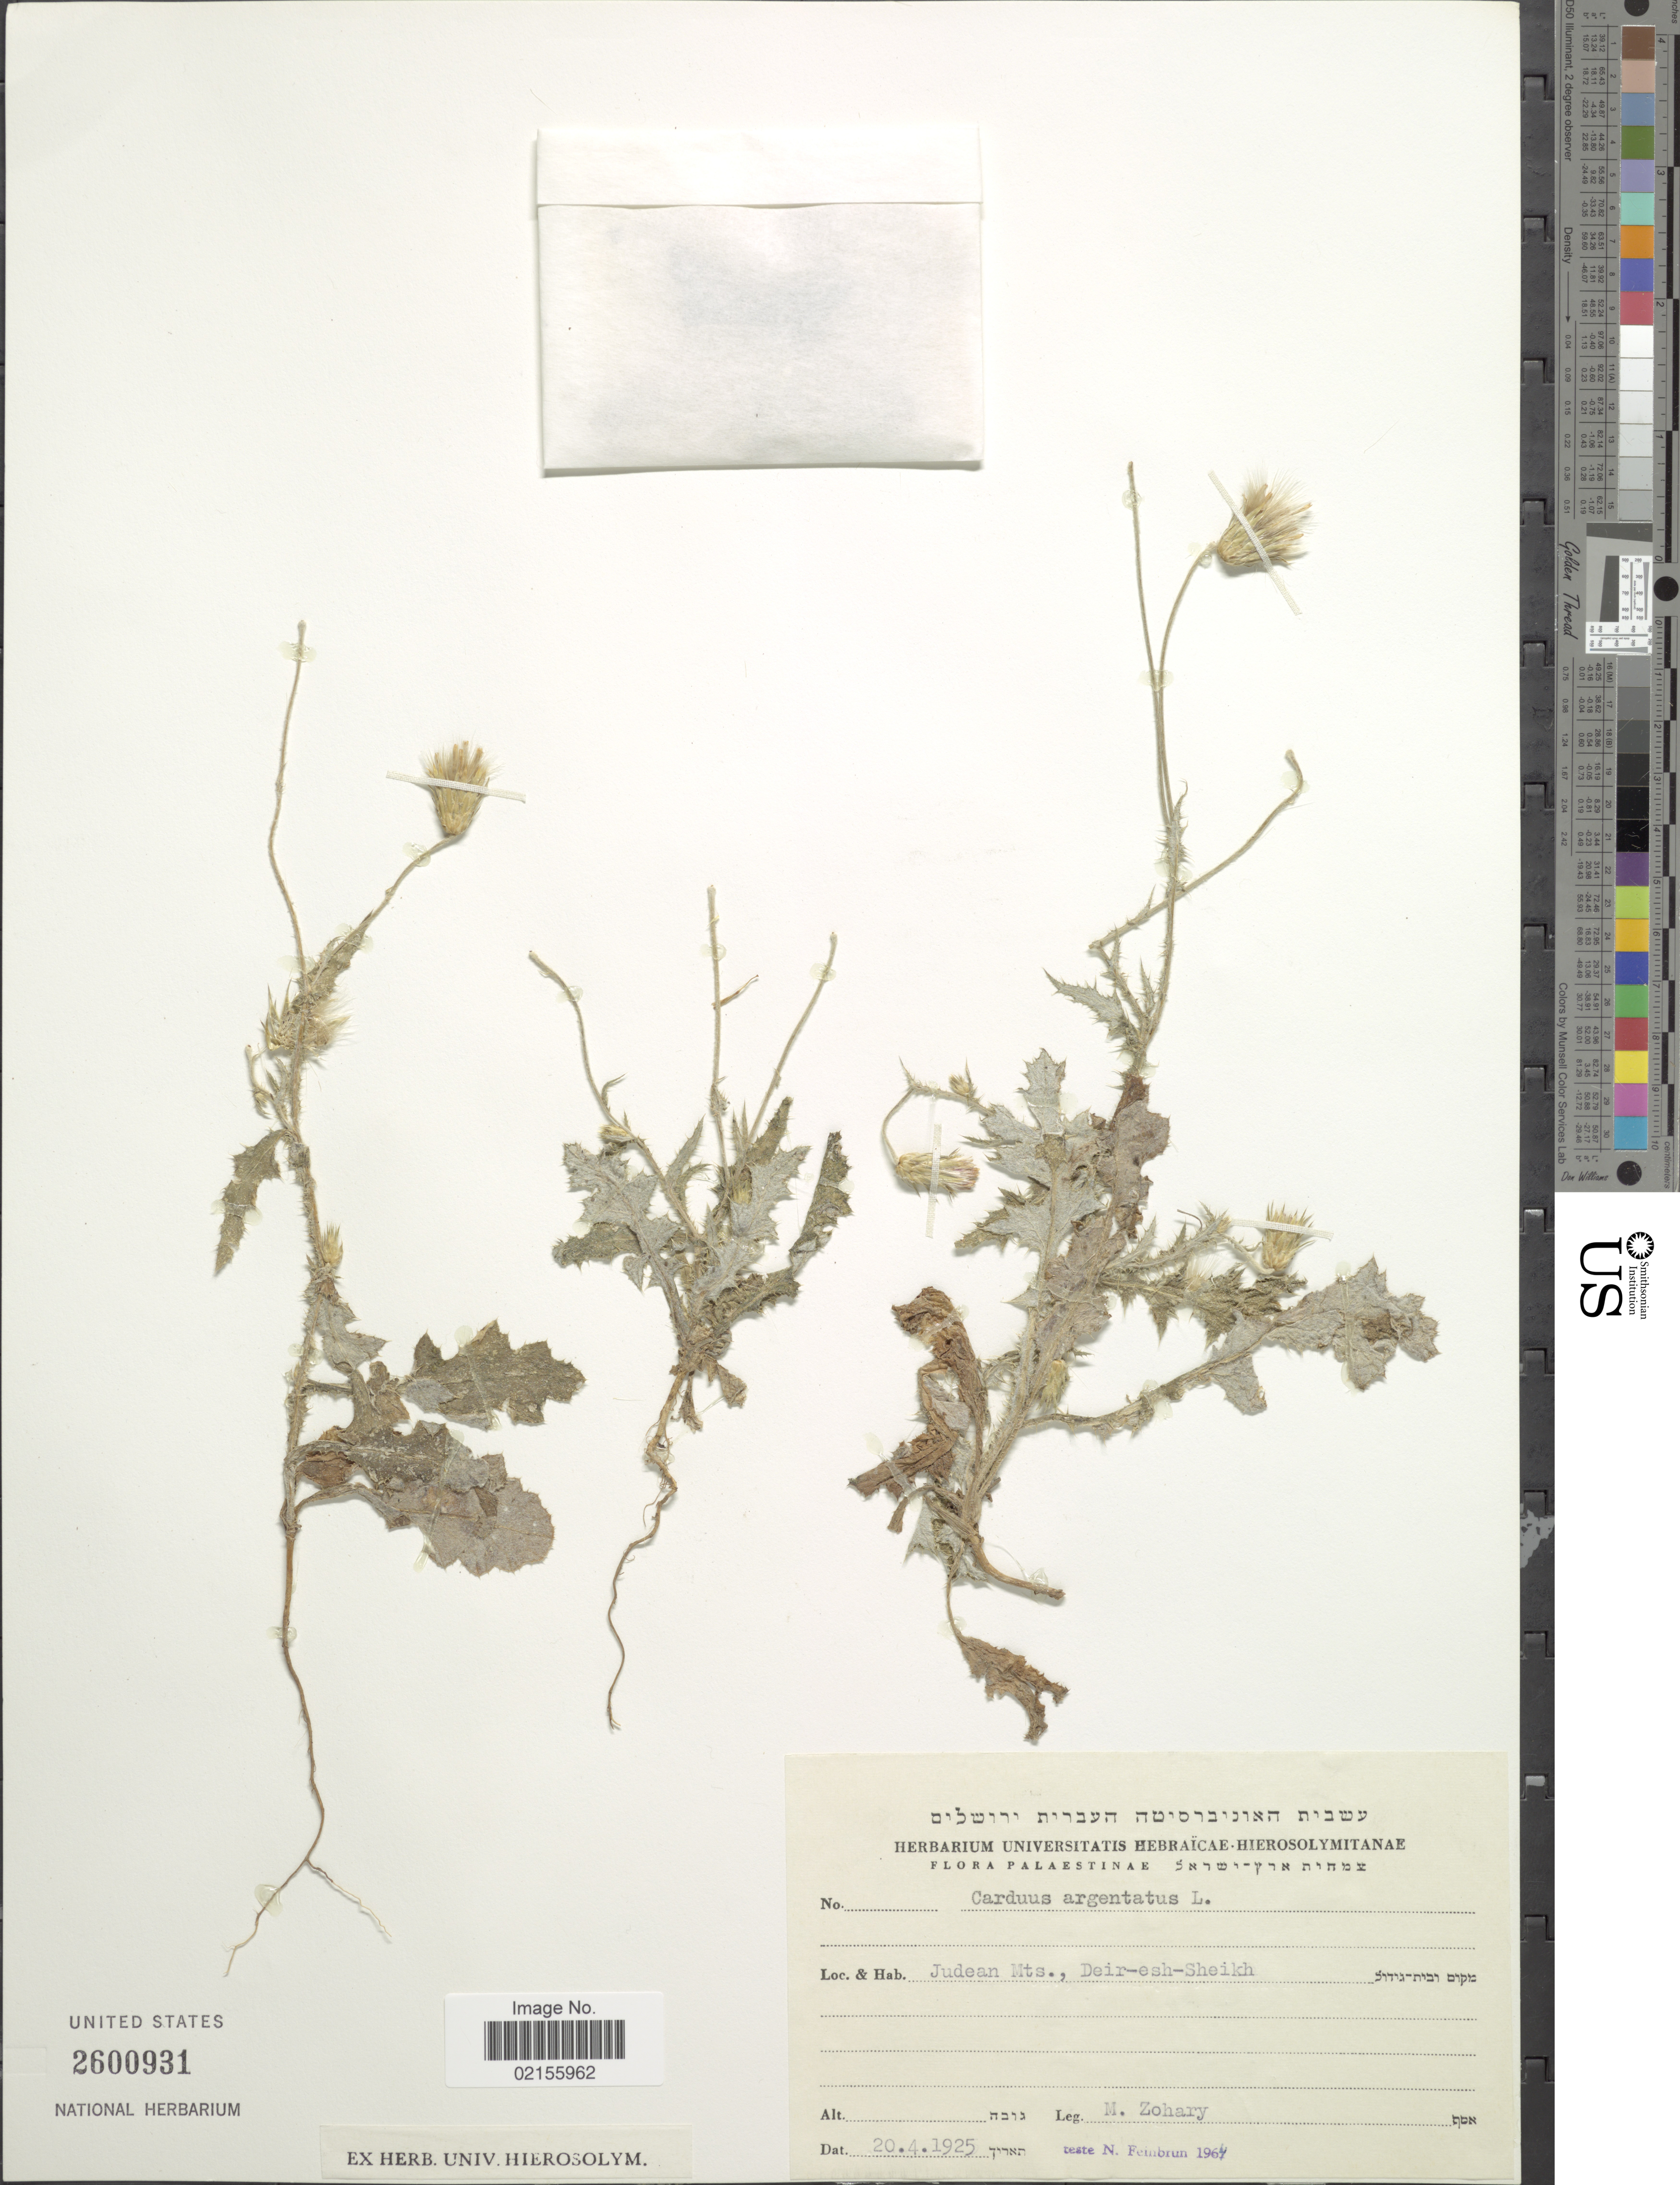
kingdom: Plantae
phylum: Tracheophyta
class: Magnoliopsida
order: Asterales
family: Asteraceae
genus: Carduus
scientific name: Carduus argentatus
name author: L.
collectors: M. Zohary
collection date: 1925-04-20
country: Israel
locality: Palaestinae, Judea Mts., Deir-esh-Sheikh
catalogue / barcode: US 2600931